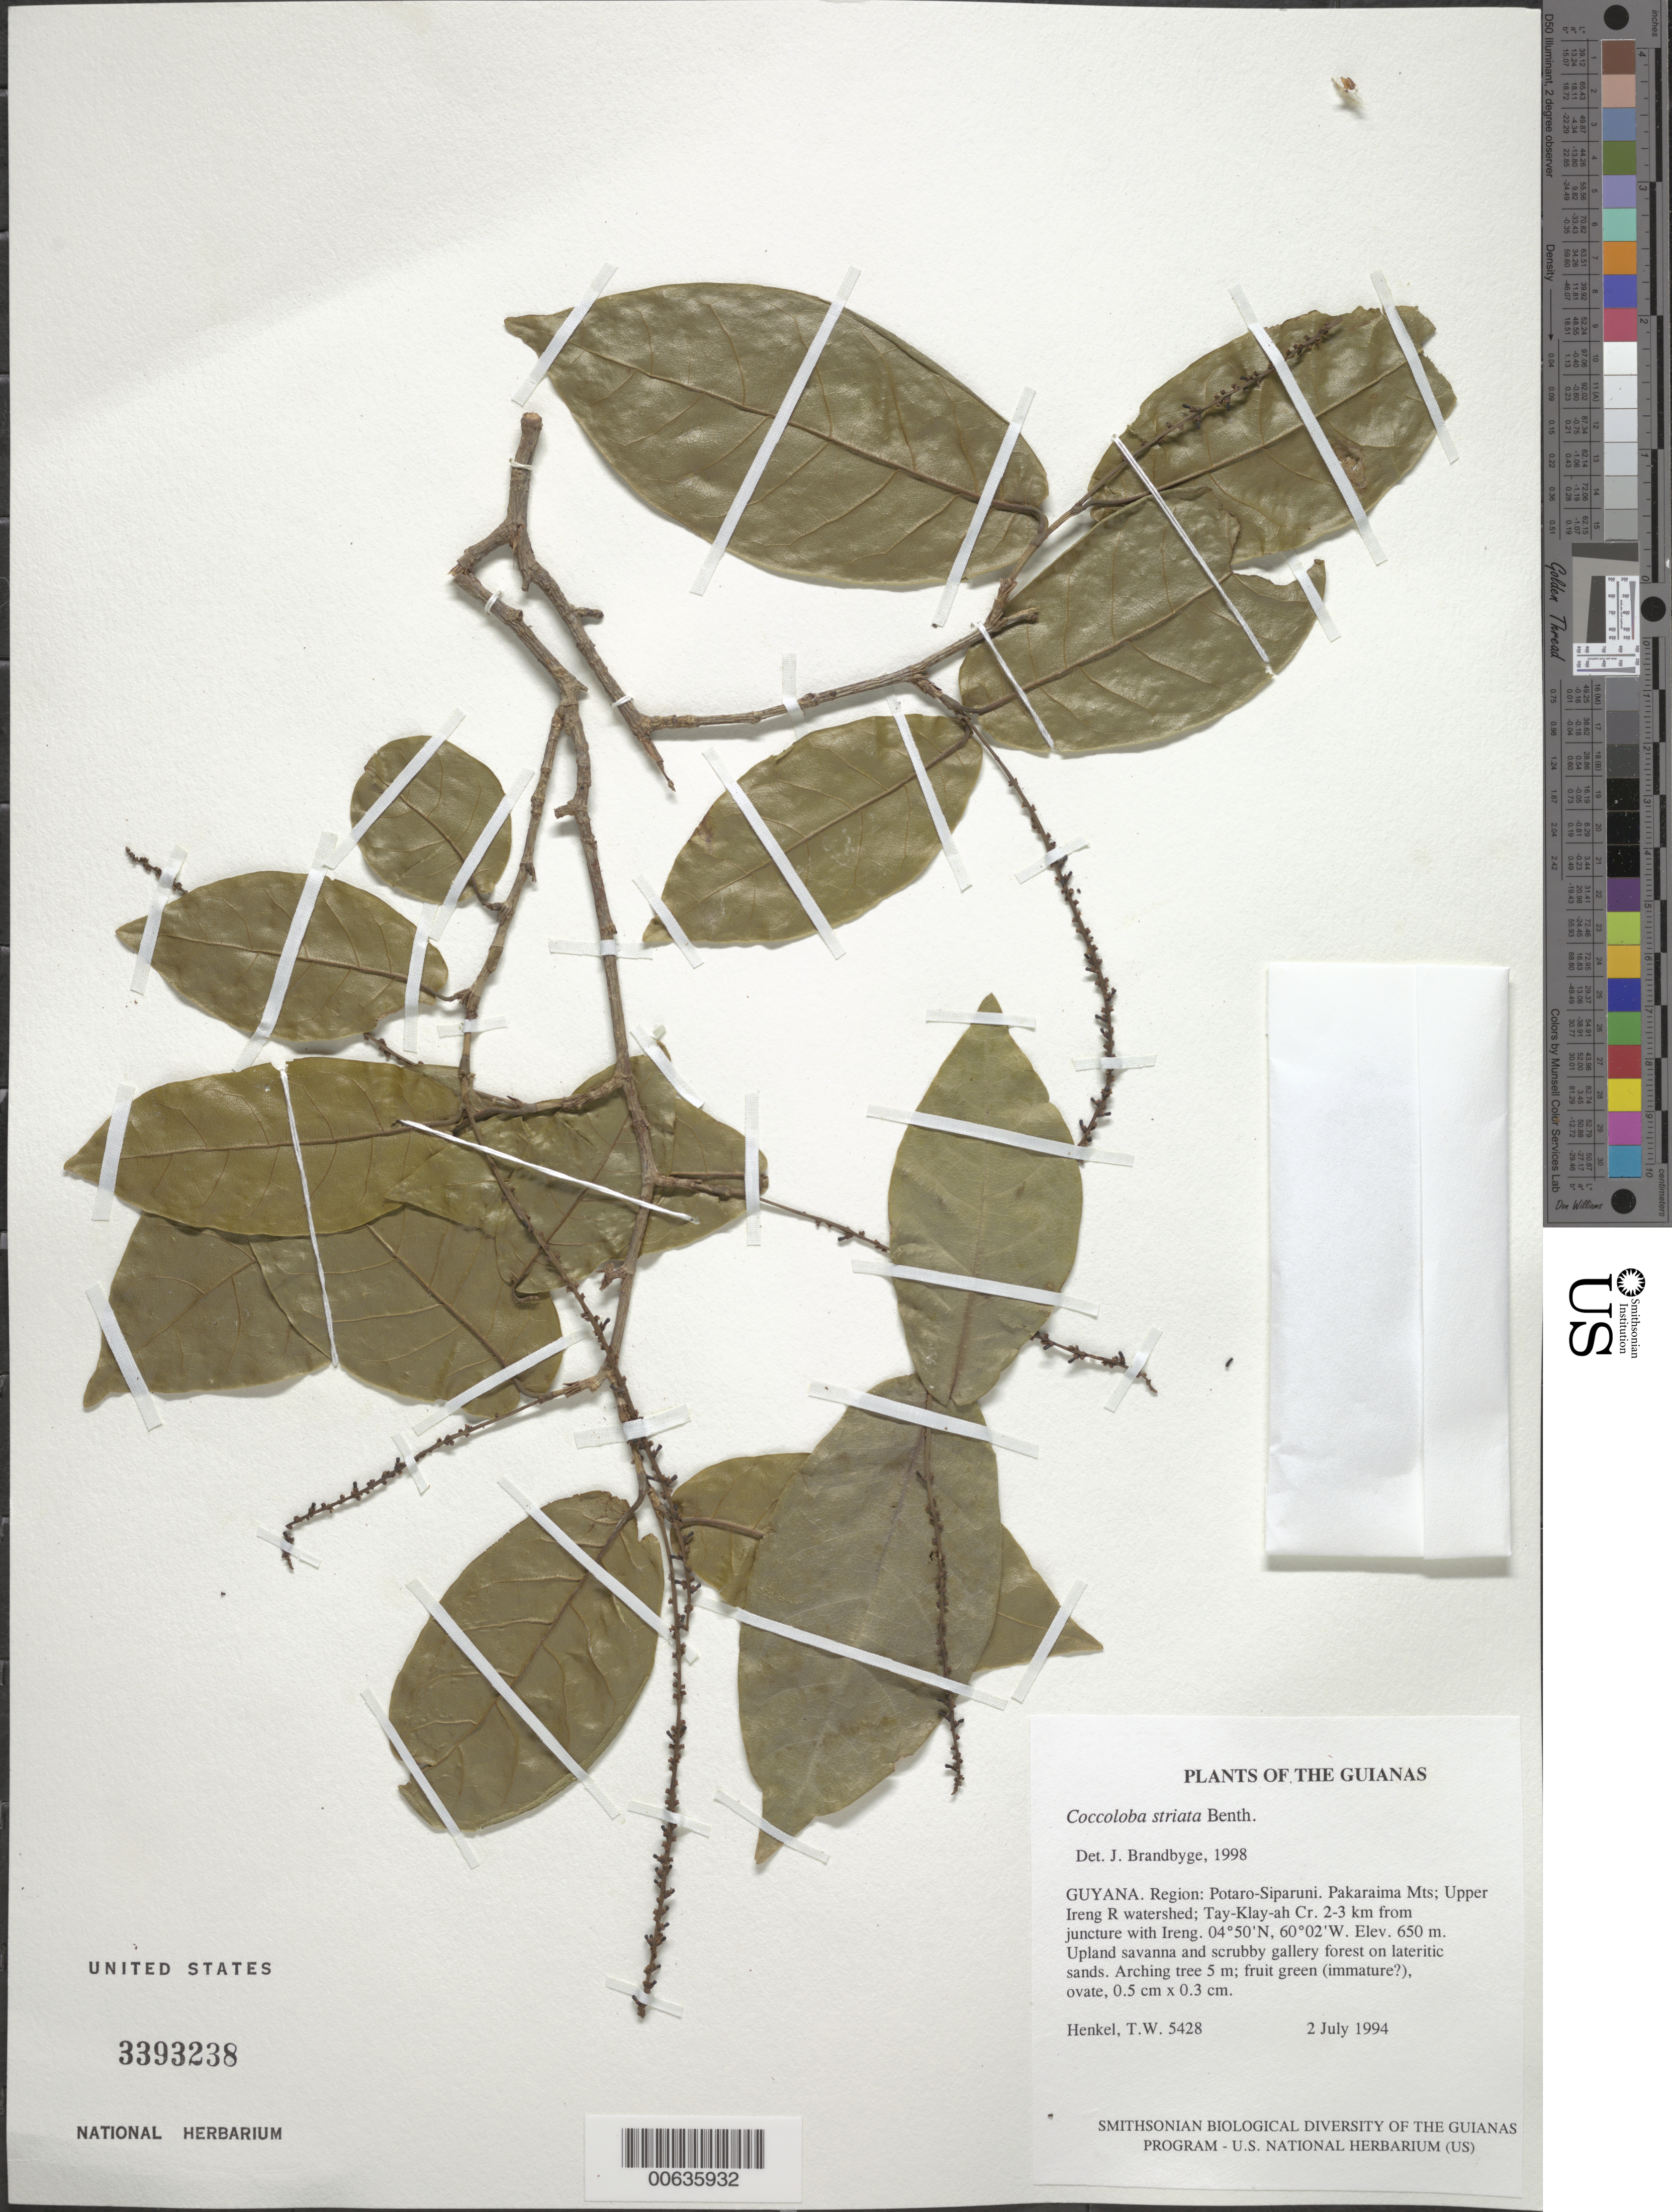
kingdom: Plantae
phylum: Tracheophyta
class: Magnoliopsida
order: Caryophyllales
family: Polygonaceae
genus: Coccoloba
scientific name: Coccoloba striata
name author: Benth.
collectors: T. Henkel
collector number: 5428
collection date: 1994-07-02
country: Guyana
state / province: Potaro-Siparuni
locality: The Guianas. Region: Potaro-Siparuni. Pakaraima Mts; Upper Ireng R watershed; Tay-Klay-ah Cr. 2-3 km from juncture with Ireng.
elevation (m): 650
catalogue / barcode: US 3393238